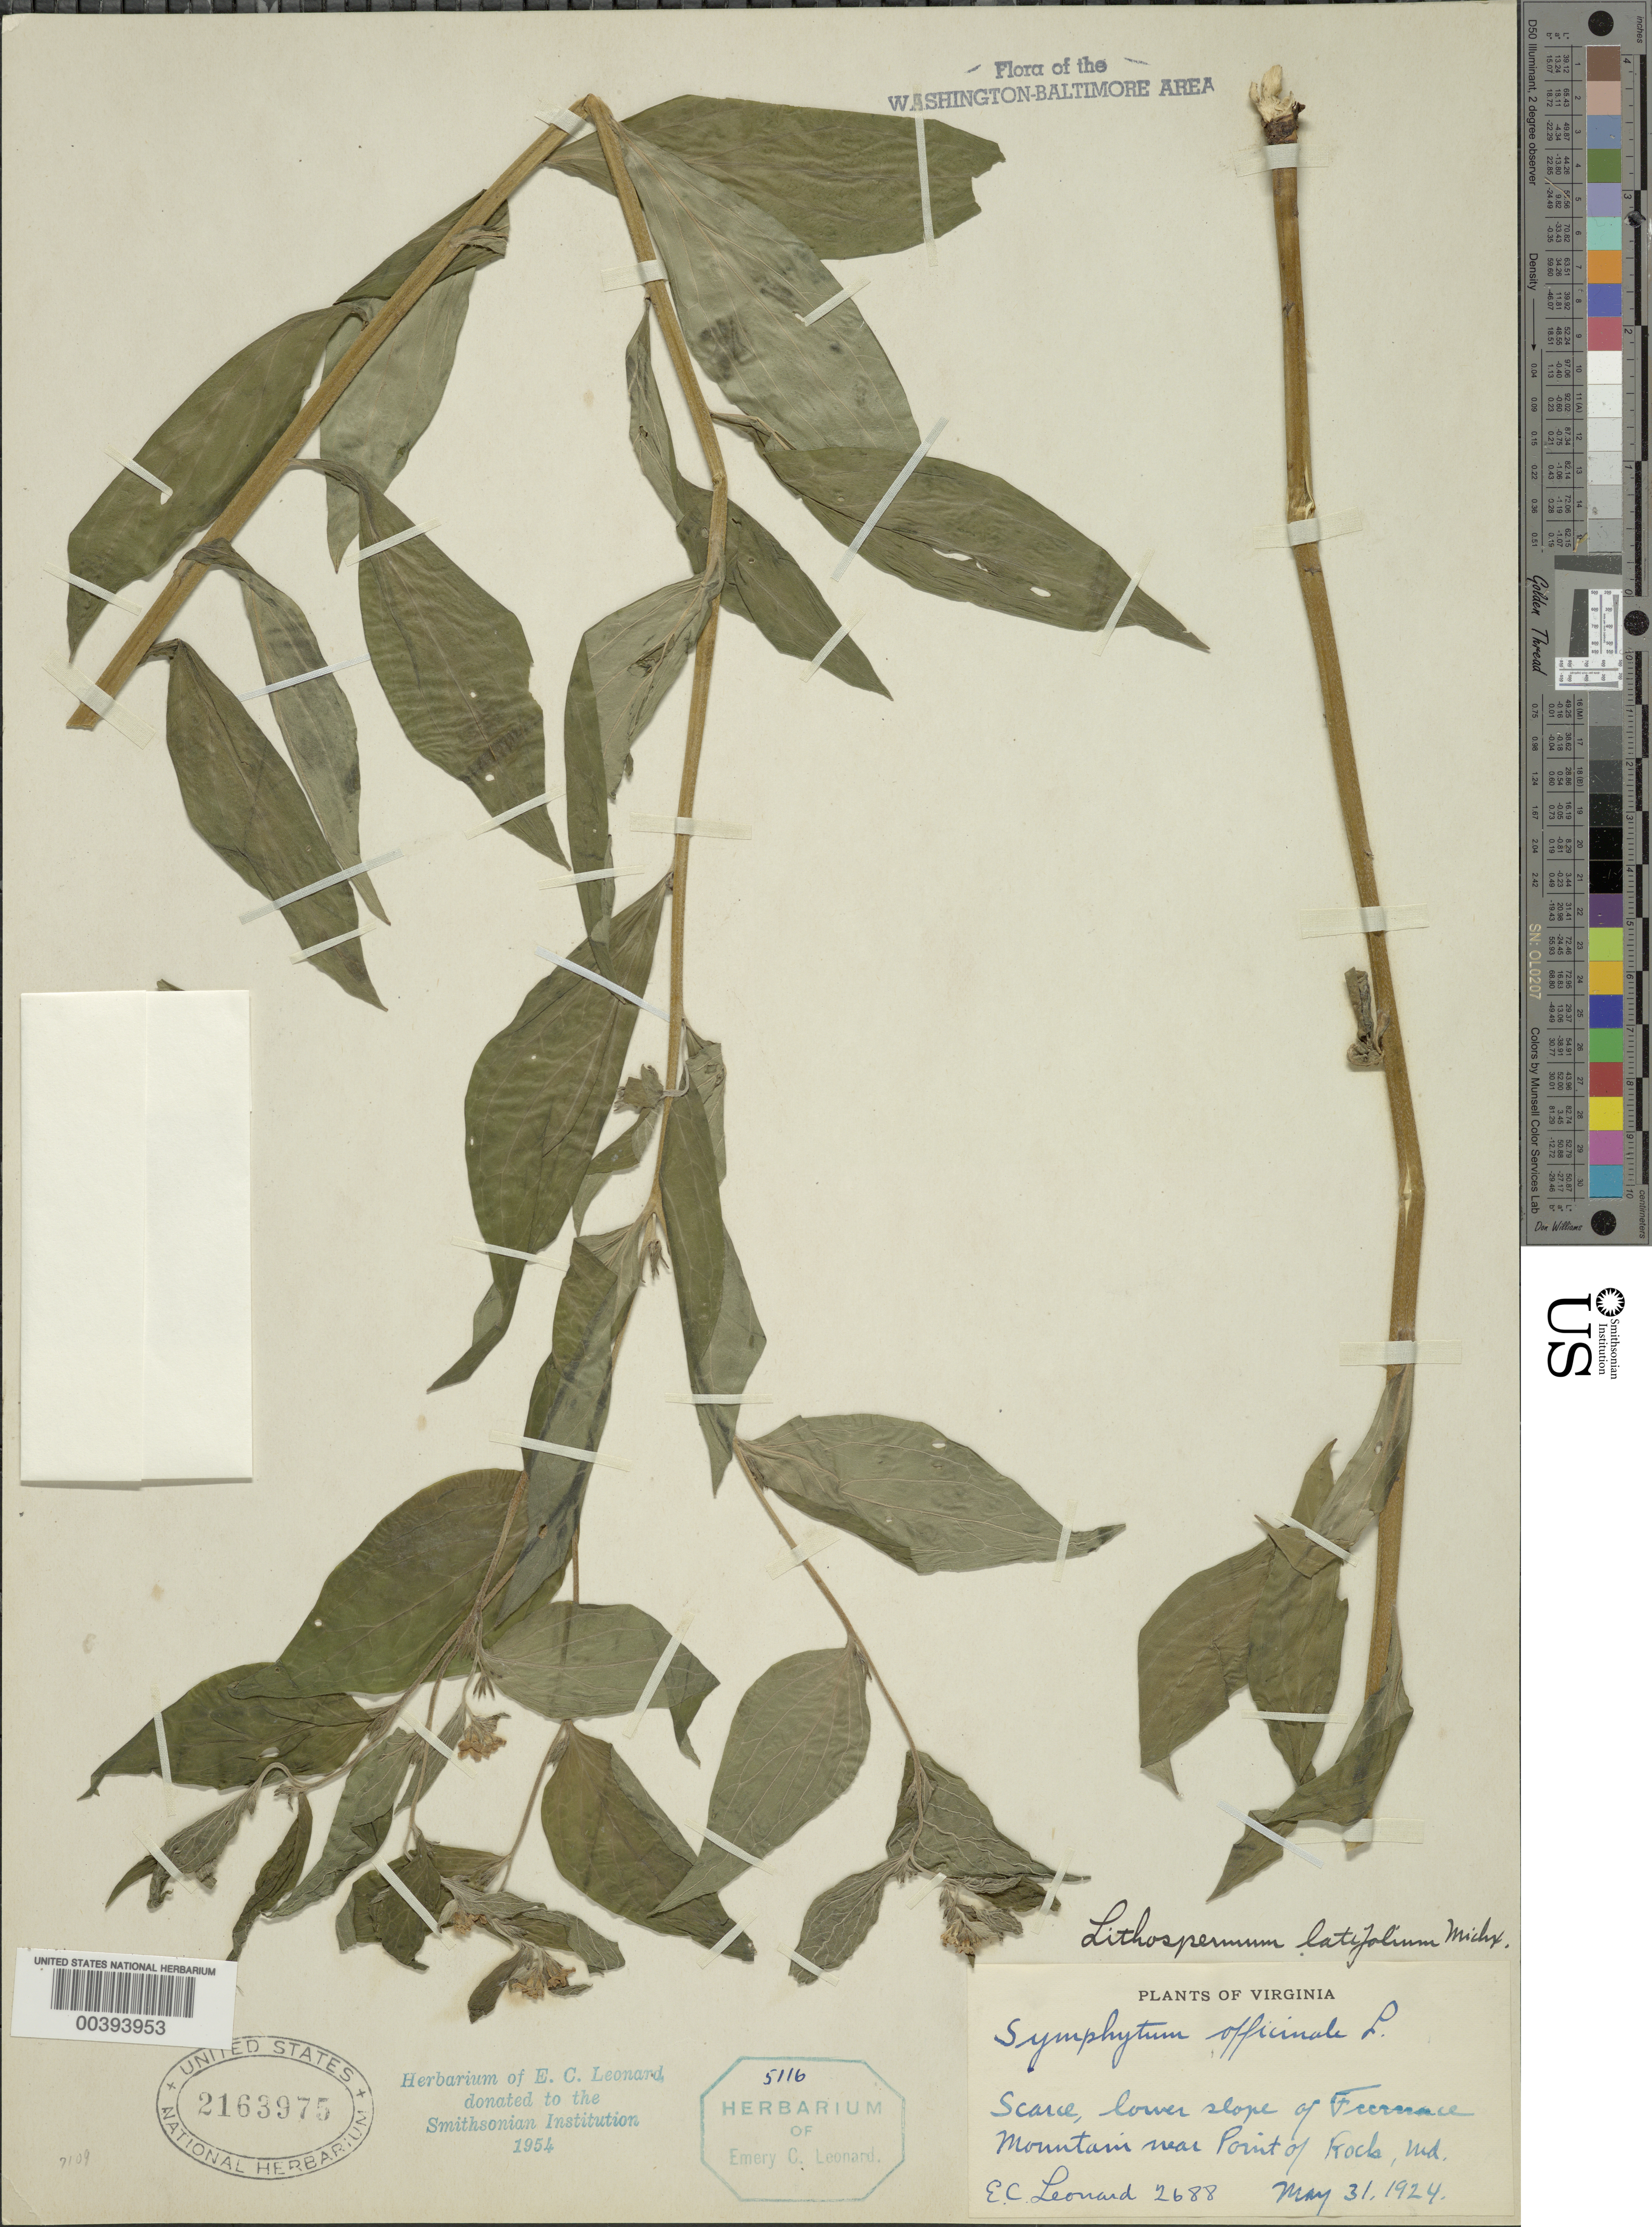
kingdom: Plantae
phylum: Tracheophyta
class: Magnoliopsida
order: Boraginales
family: Boraginaceae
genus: Lithospermum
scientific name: Lithospermum latifolium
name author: Michx.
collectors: E. C. Leonard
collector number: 2688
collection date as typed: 31 May 1924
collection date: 1924-05-31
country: United States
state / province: Maryland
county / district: Frederick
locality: Furnace Mountain near Point of Rocks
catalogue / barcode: US 2163975